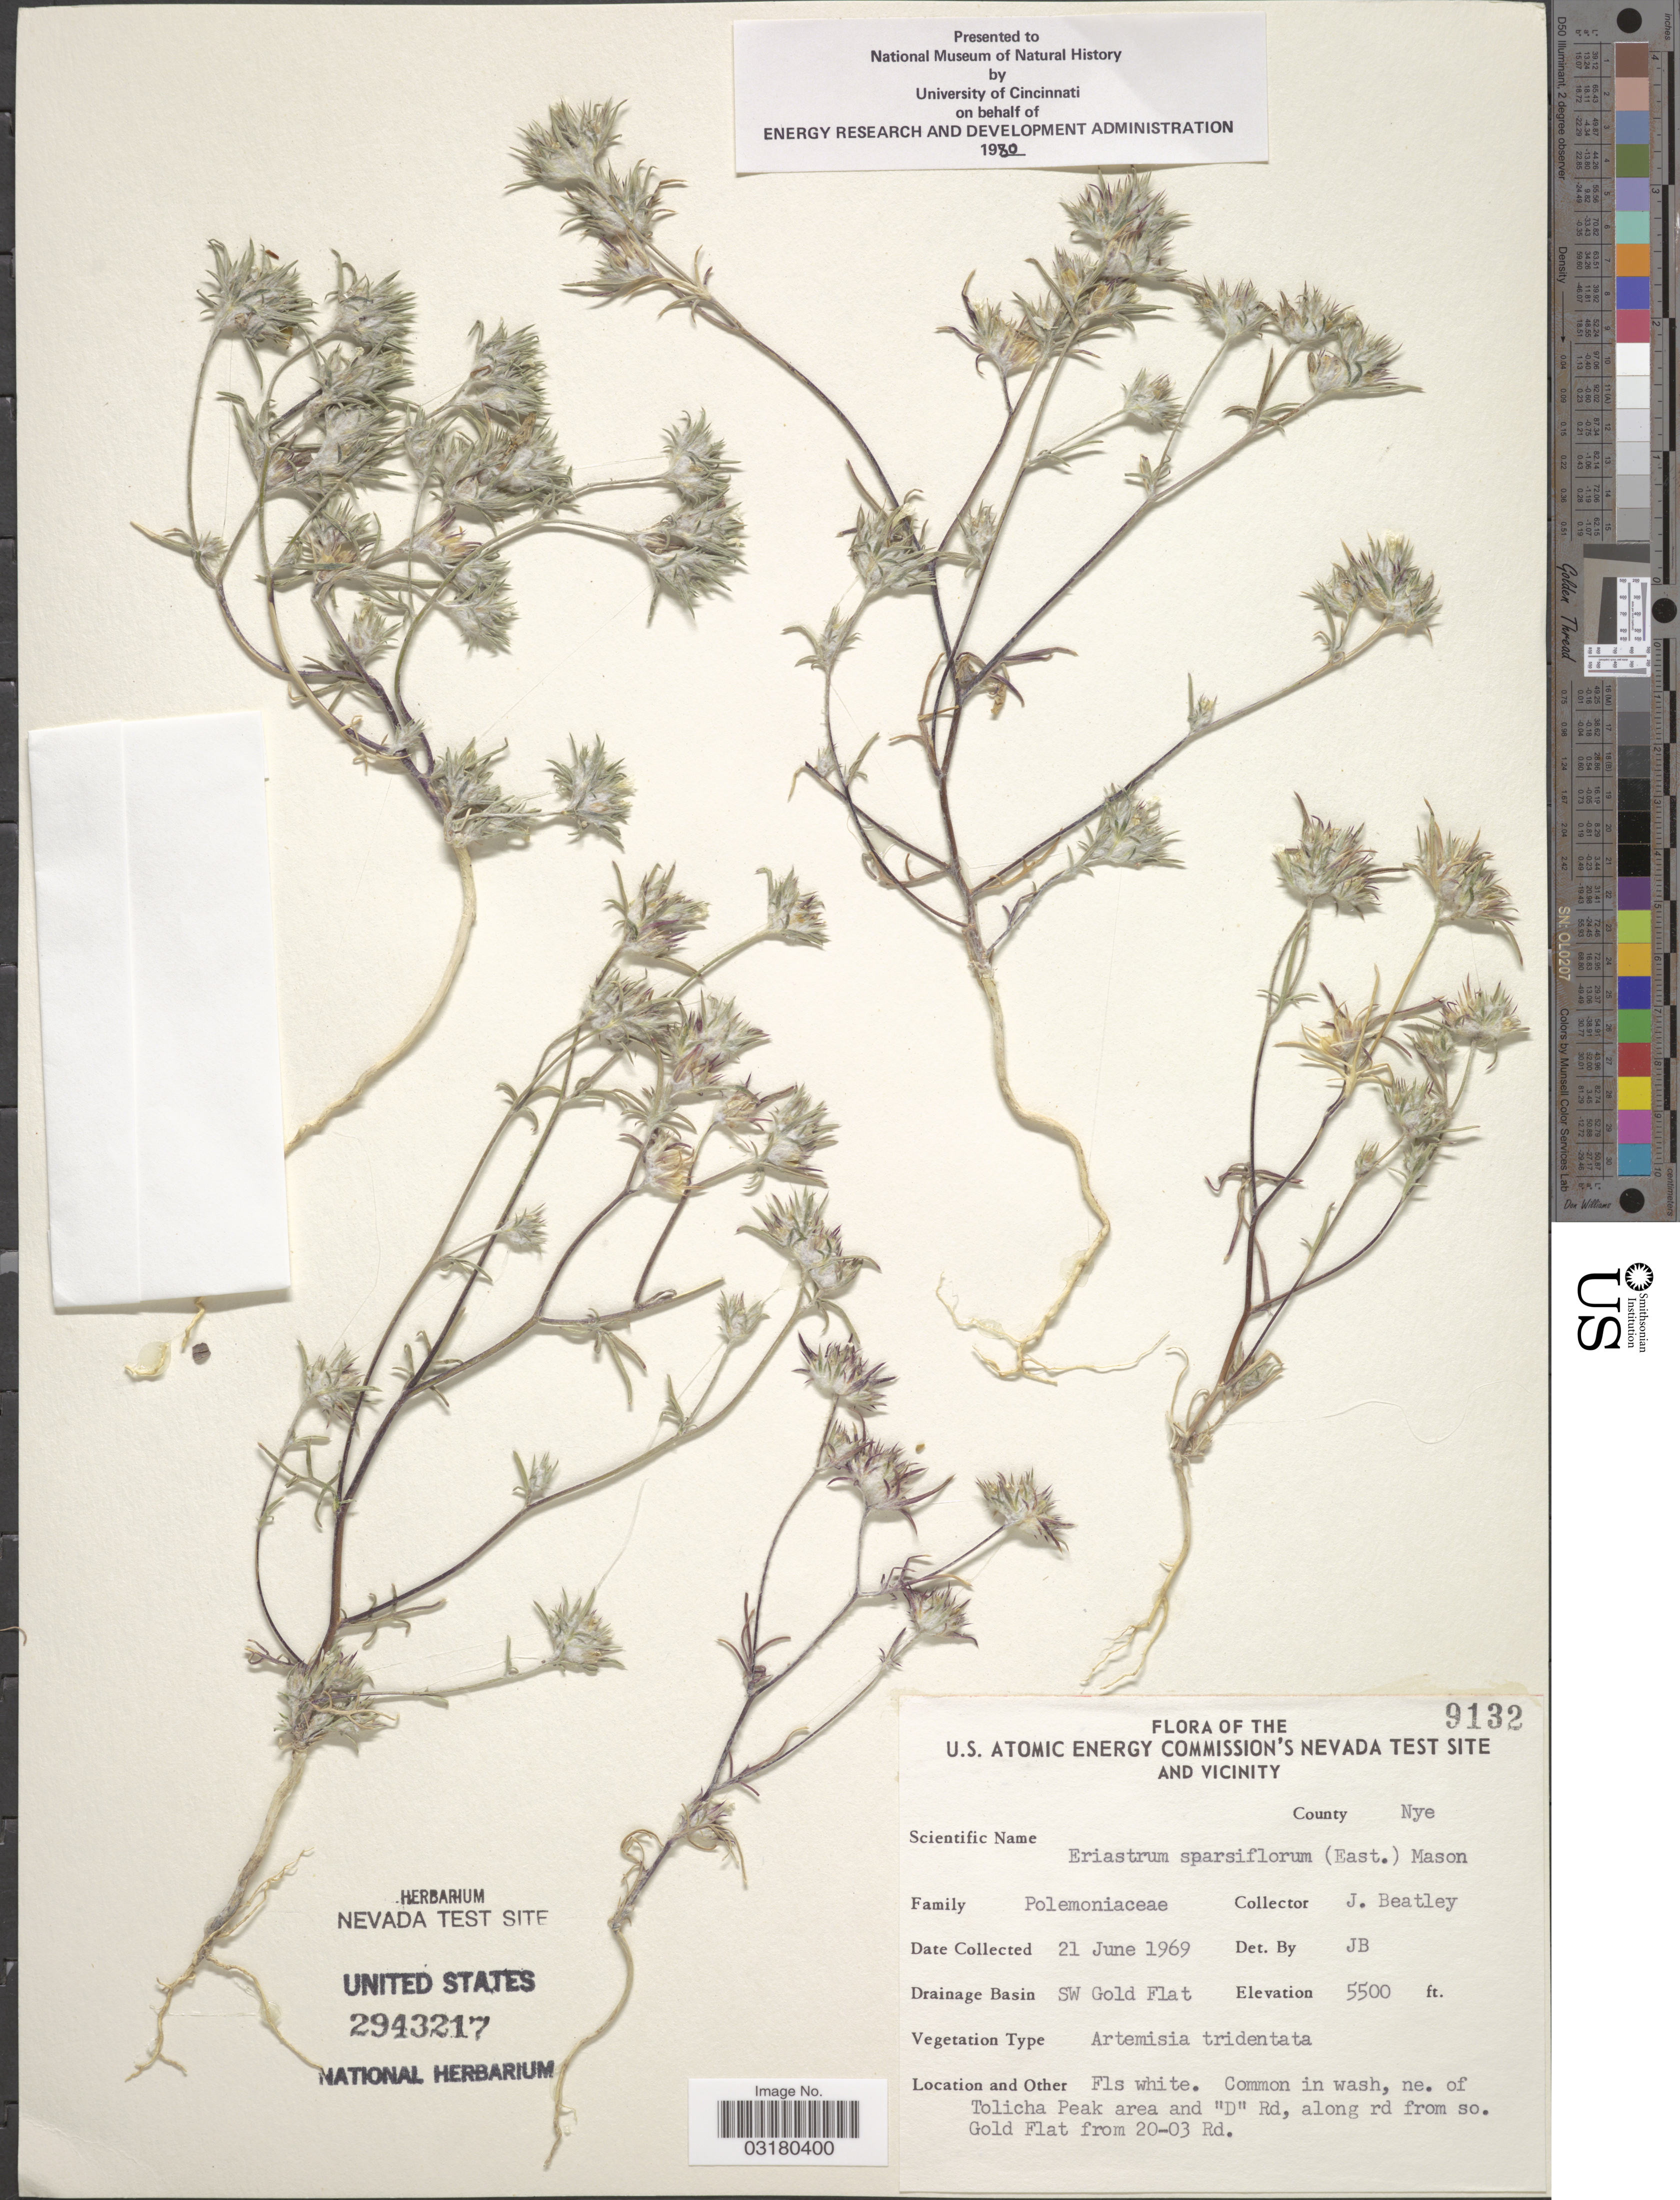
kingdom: Plantae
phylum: Tracheophyta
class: Magnoliopsida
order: Ericales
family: Polemoniaceae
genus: Eriastrum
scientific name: Eriastrum sparsiflorum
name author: (Eastw.) H. Mason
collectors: J. C. Beatley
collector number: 9132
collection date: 1969-06-21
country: United States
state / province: Nevada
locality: The U.S. Atomic Energy Commission's Nevada Test Site and Vicinity. County Nye. Drainage Basin SW Gold Flat. Common in wash, ne. of Tolicha Peak area and "D" Rd, along rd from so. Gold Flat from 20-03 Rd.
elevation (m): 1676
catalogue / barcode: US 2943217